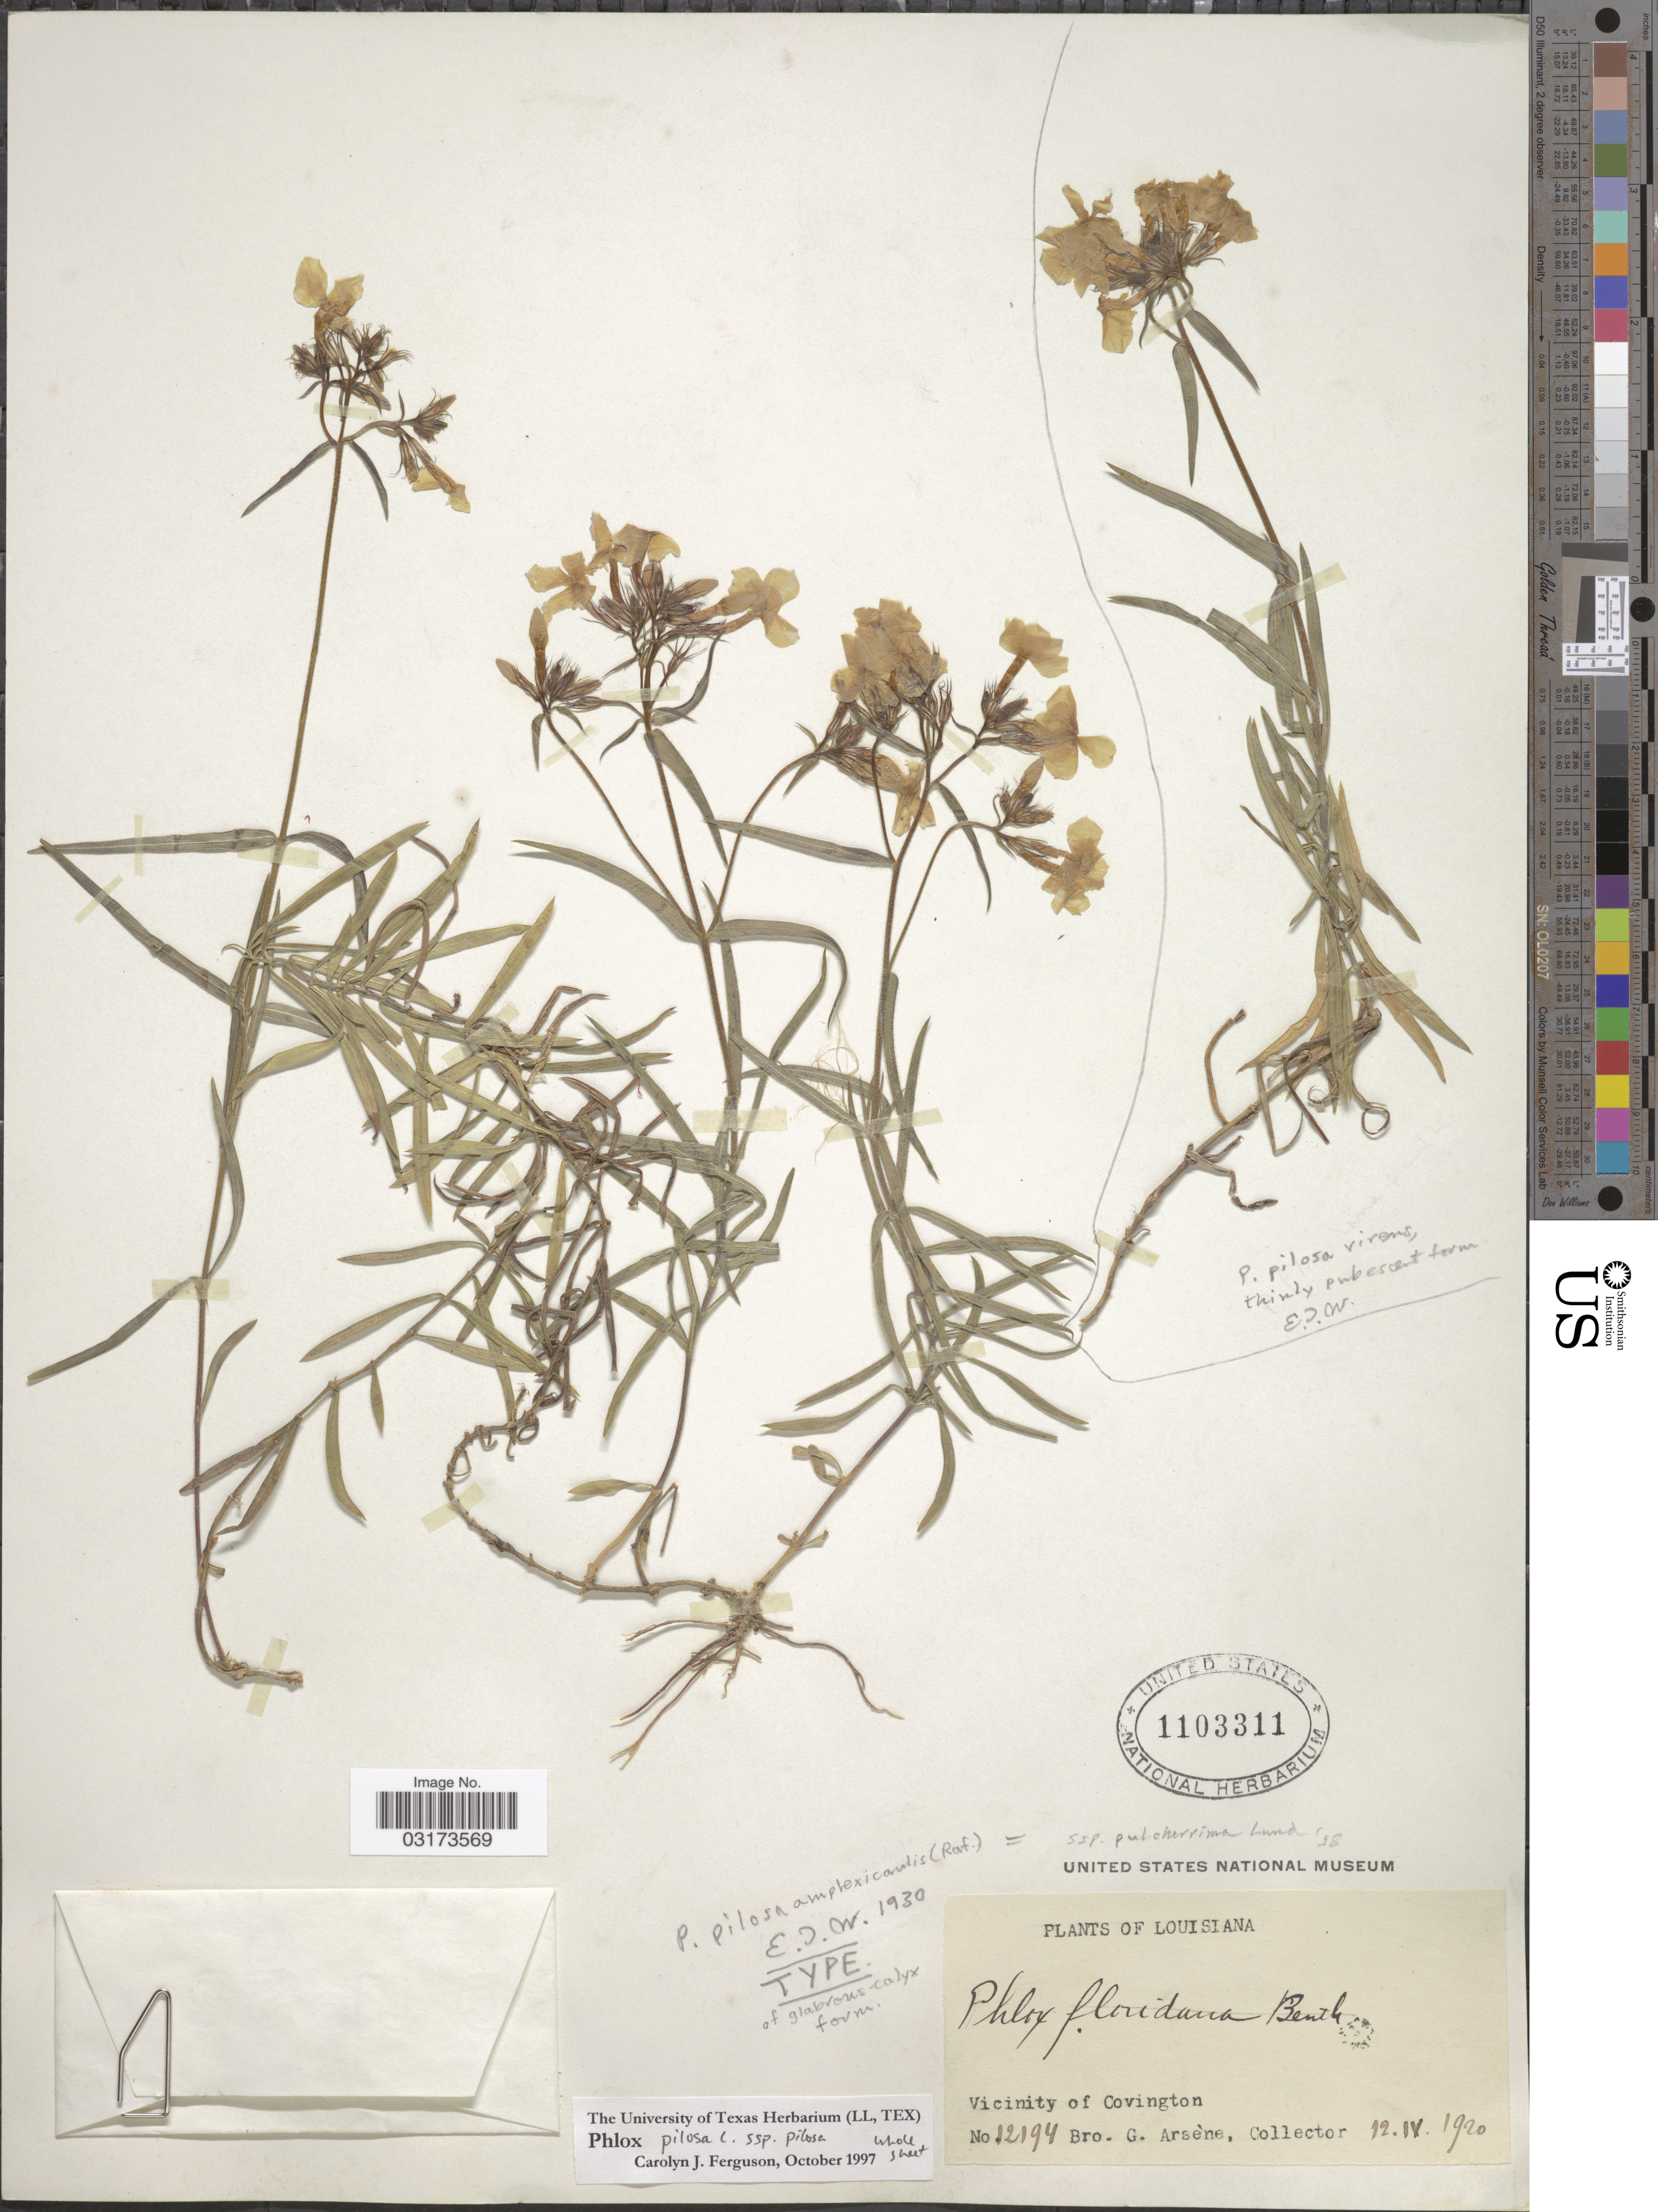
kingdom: Plantae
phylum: Tracheophyta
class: Magnoliopsida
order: Ericales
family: Polemoniaceae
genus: Phlox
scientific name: Phlox pilosa subsp. pilosa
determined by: Ferguson, C. J.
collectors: Bro. G. Arsène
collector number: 12194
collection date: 1920-04-12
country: United States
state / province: Louisiana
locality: Vicinity of Covington.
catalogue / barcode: US 1103311